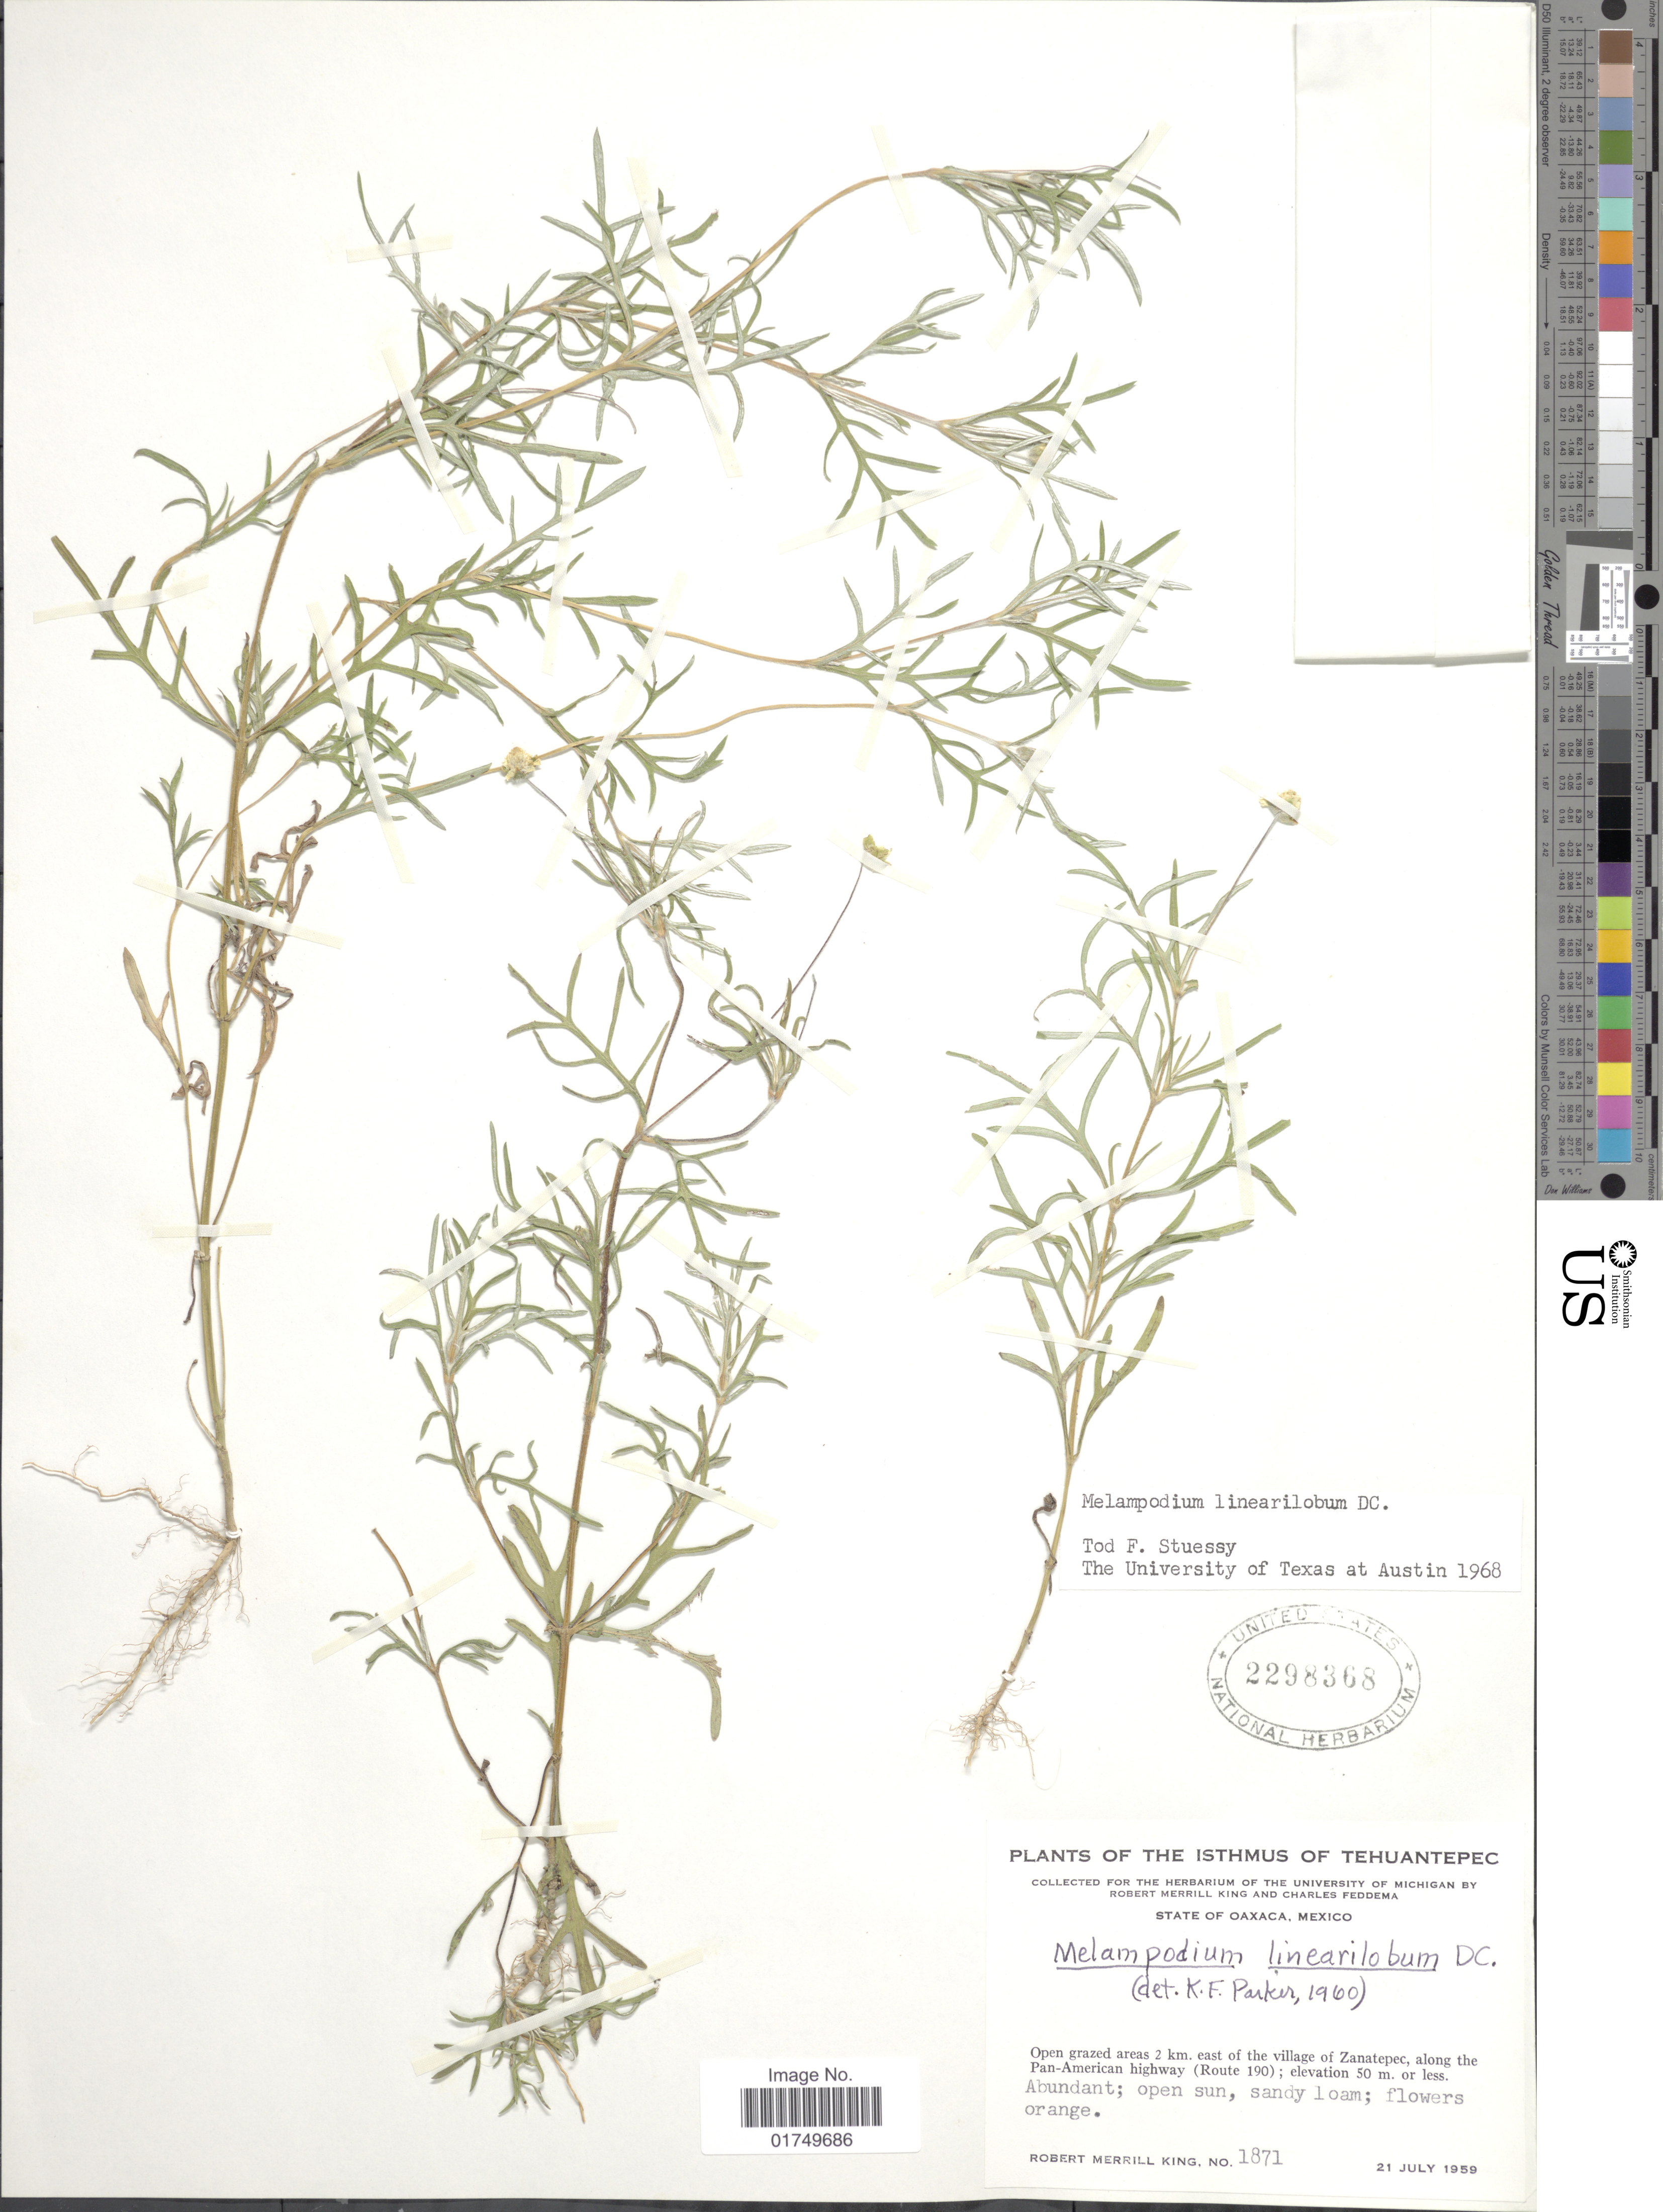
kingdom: Plantae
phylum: Tracheophyta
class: Magnoliopsida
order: Asterales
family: Asteraceae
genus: Melampodium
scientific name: Melampodium linearilobum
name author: DC.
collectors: R. M. King & C. Feddema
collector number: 1871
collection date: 1959-07-21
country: Mexico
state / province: Oaxaca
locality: Isthmus of Tehuantepec. 2 km. east of the village of Zanatepec, along the Pan-American highway (Route 190)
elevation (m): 50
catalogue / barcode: US 2298368